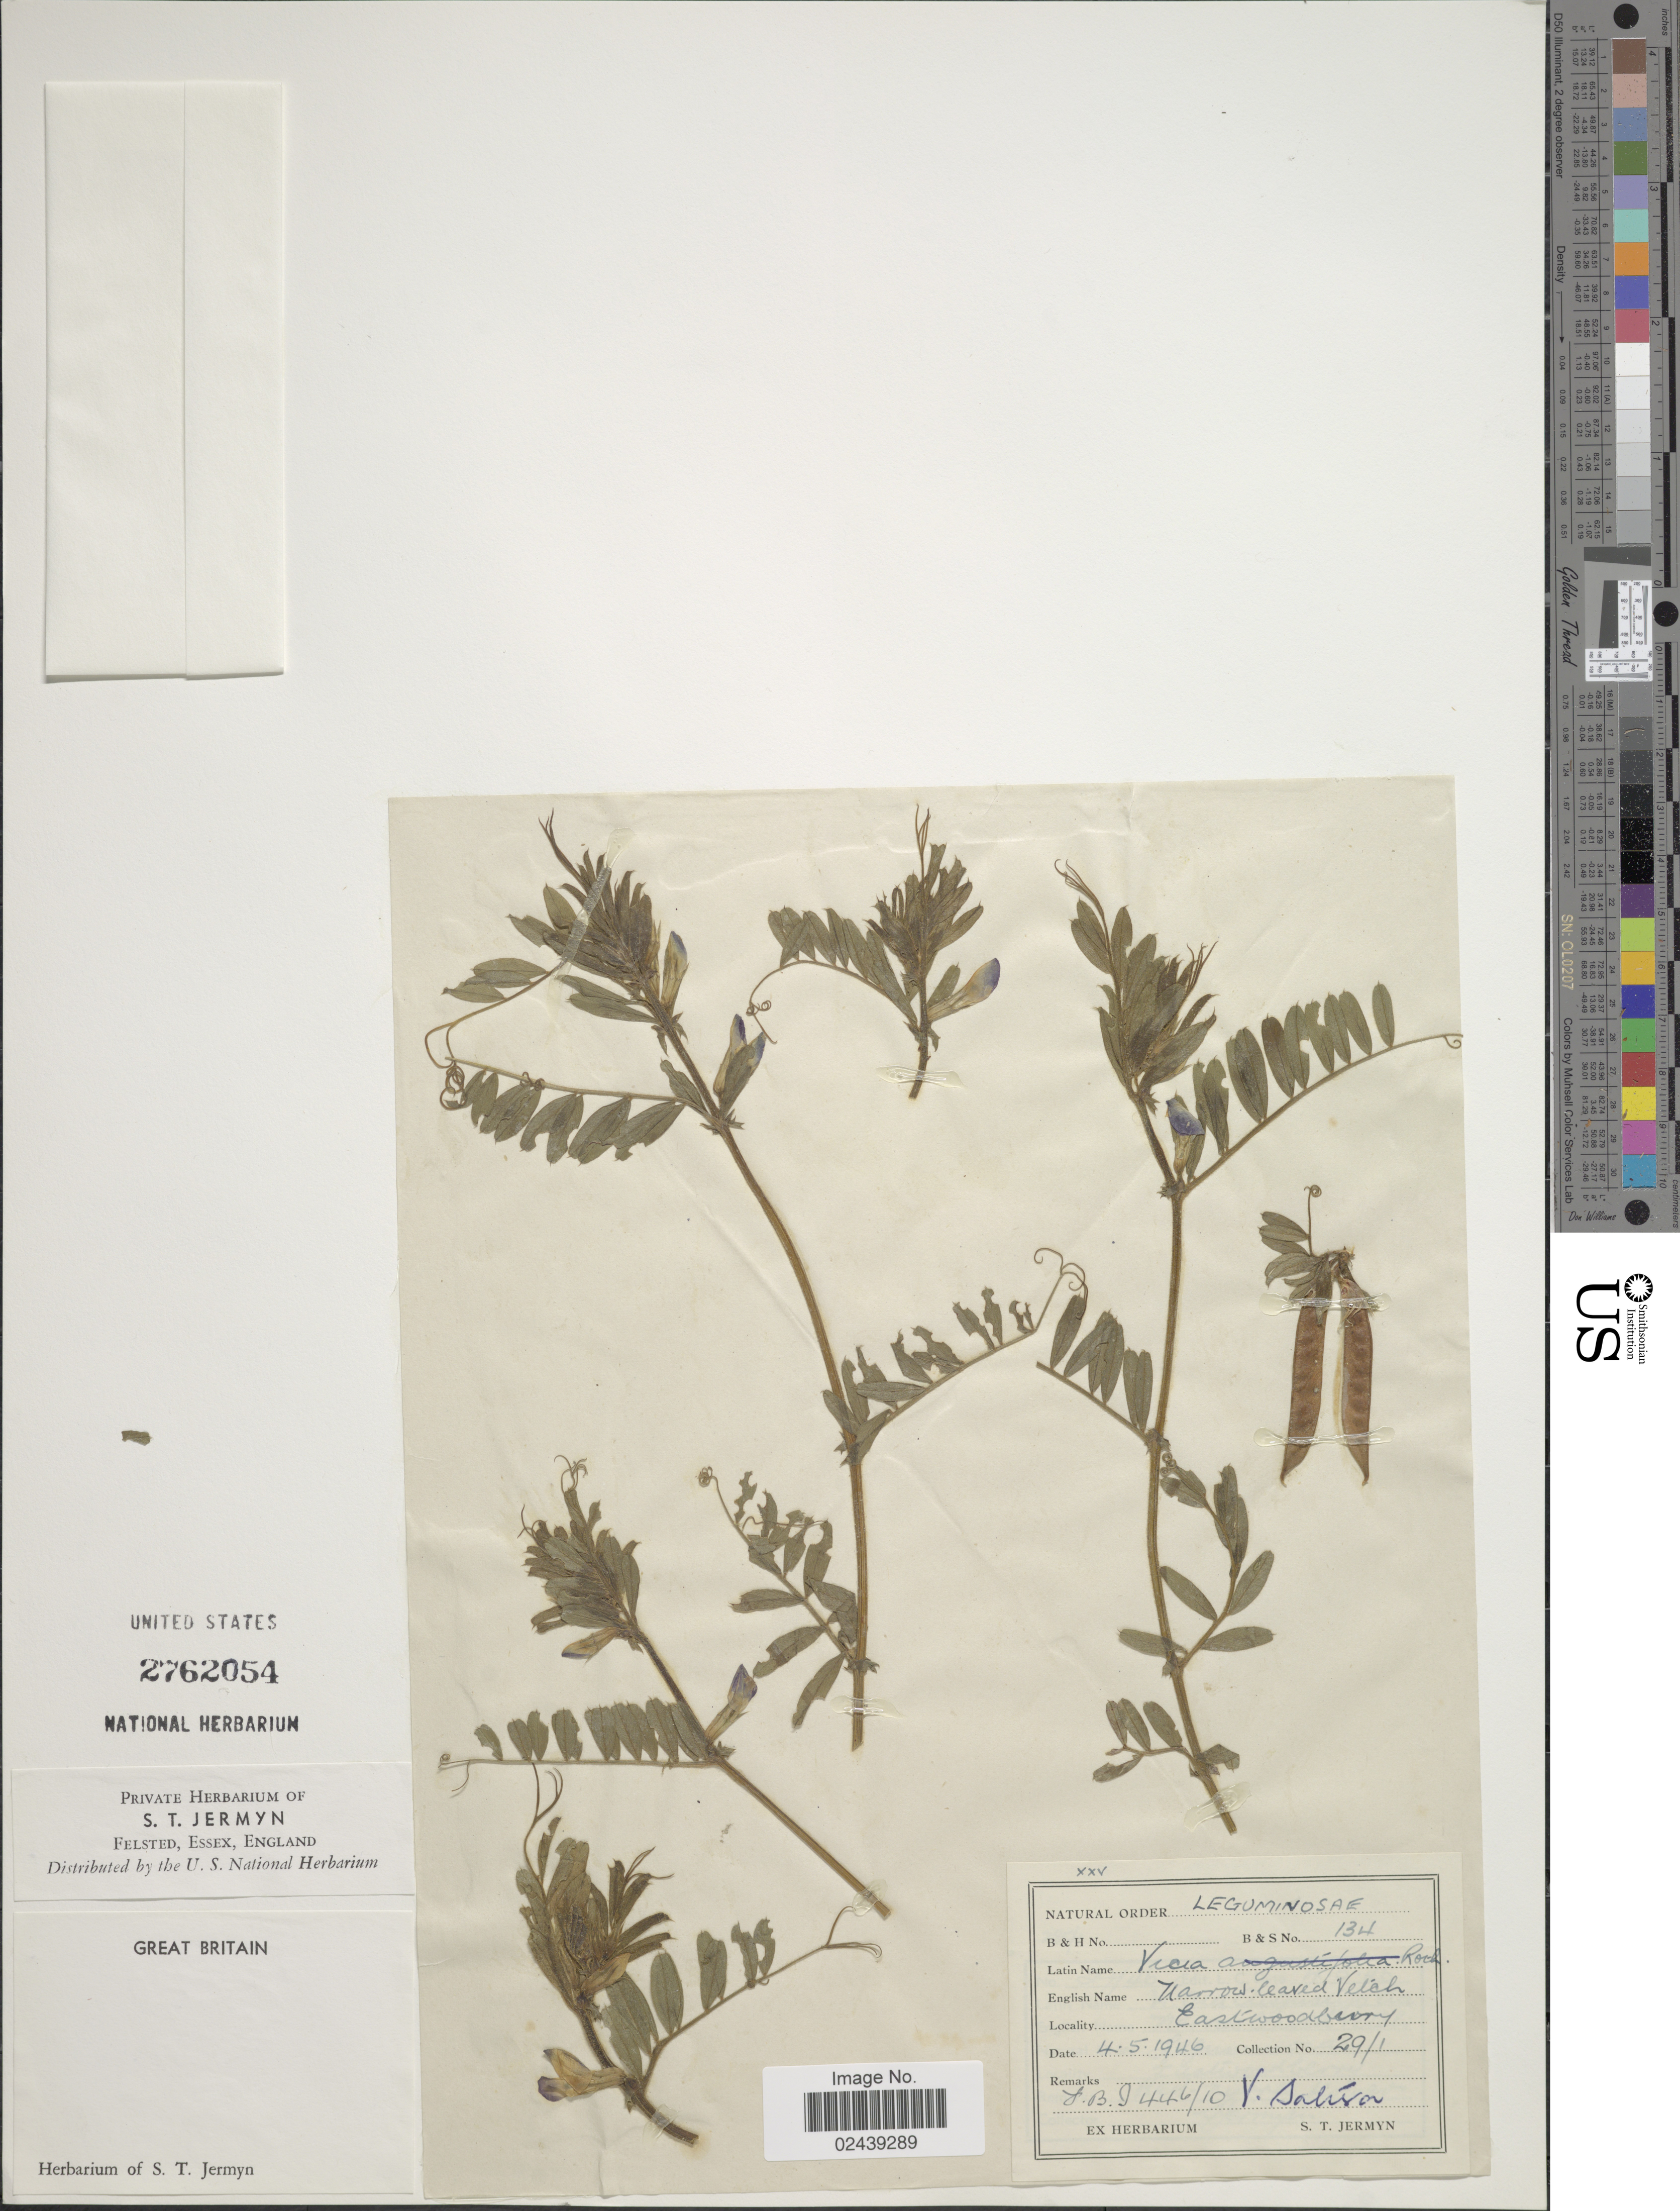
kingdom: Plantae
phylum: Tracheophyta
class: Magnoliopsida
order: Fabales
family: Fabaceae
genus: Vicia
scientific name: Vicia sativa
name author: L.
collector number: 134/29/1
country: United Kingdom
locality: Great Britain. Eastwoodburry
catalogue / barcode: US 2762054